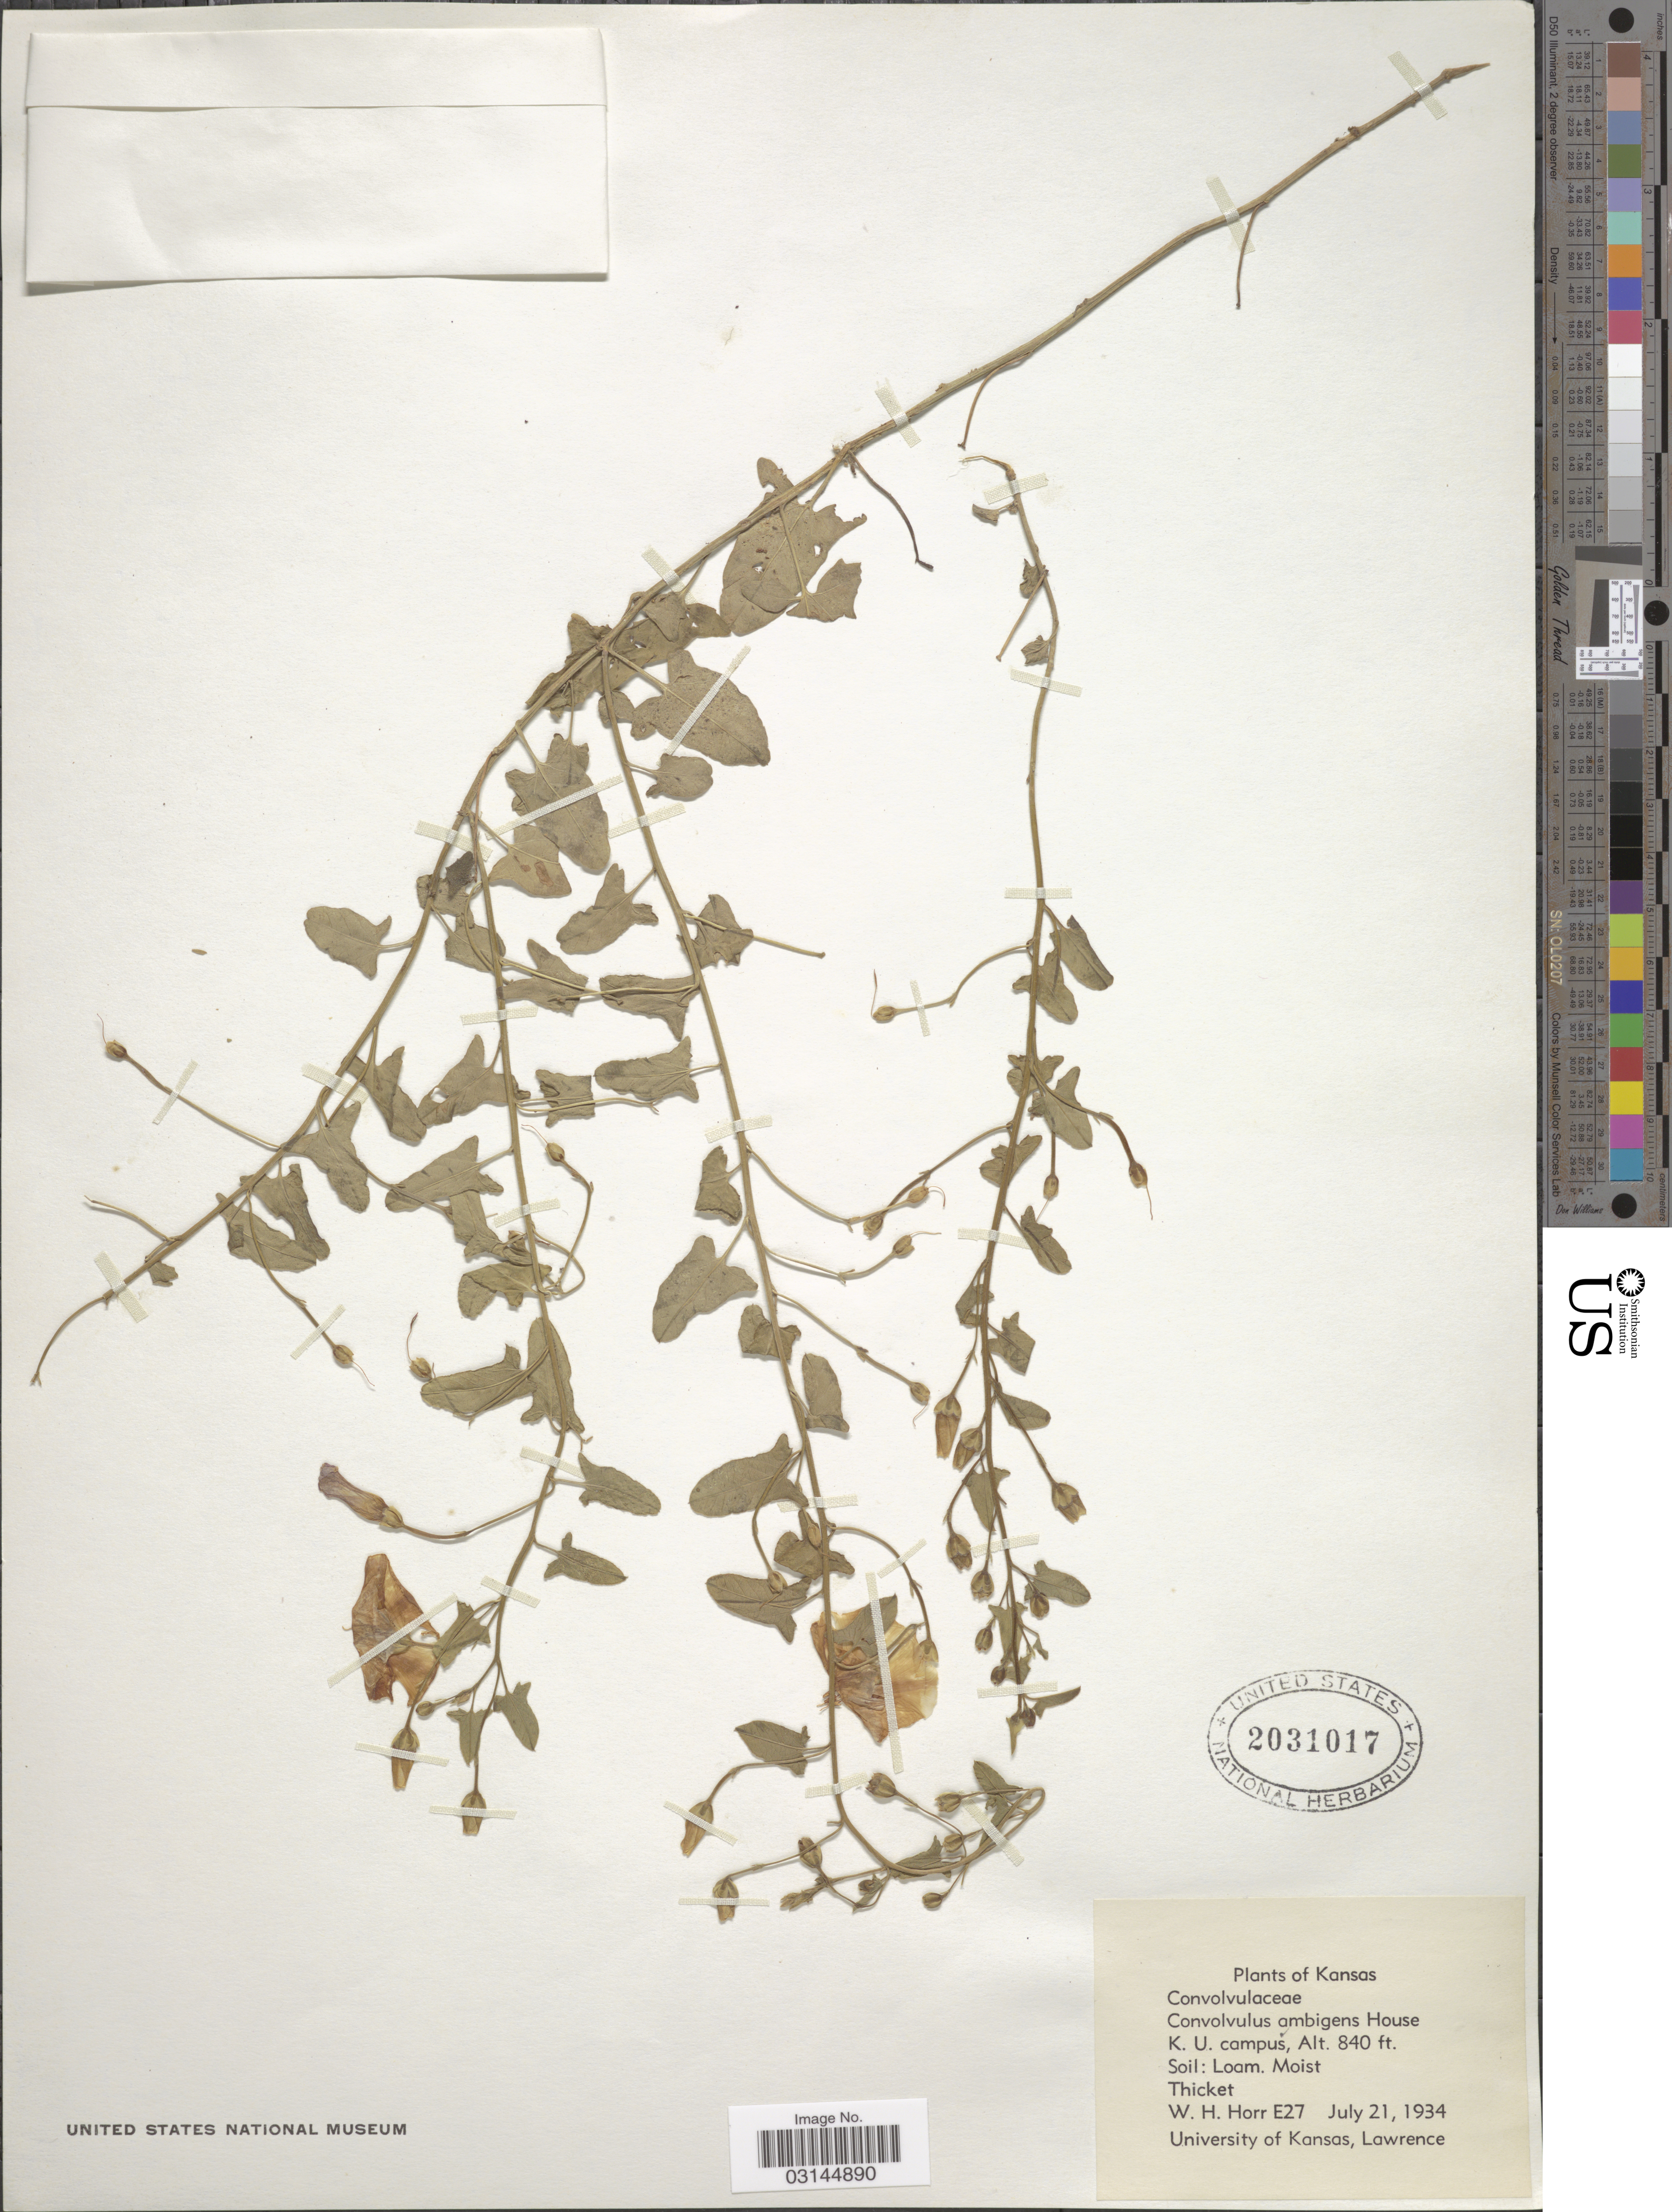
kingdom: Plantae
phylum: Tracheophyta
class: Magnoliopsida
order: Solanales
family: Convolvulaceae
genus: Convolvulus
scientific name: Convolvulus ambigens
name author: House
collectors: W. H. Horr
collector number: E27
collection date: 1934-07-21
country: United States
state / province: Kansas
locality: Convolvulus ambigens House, K.U. campus.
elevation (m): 256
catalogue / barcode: US 2031017